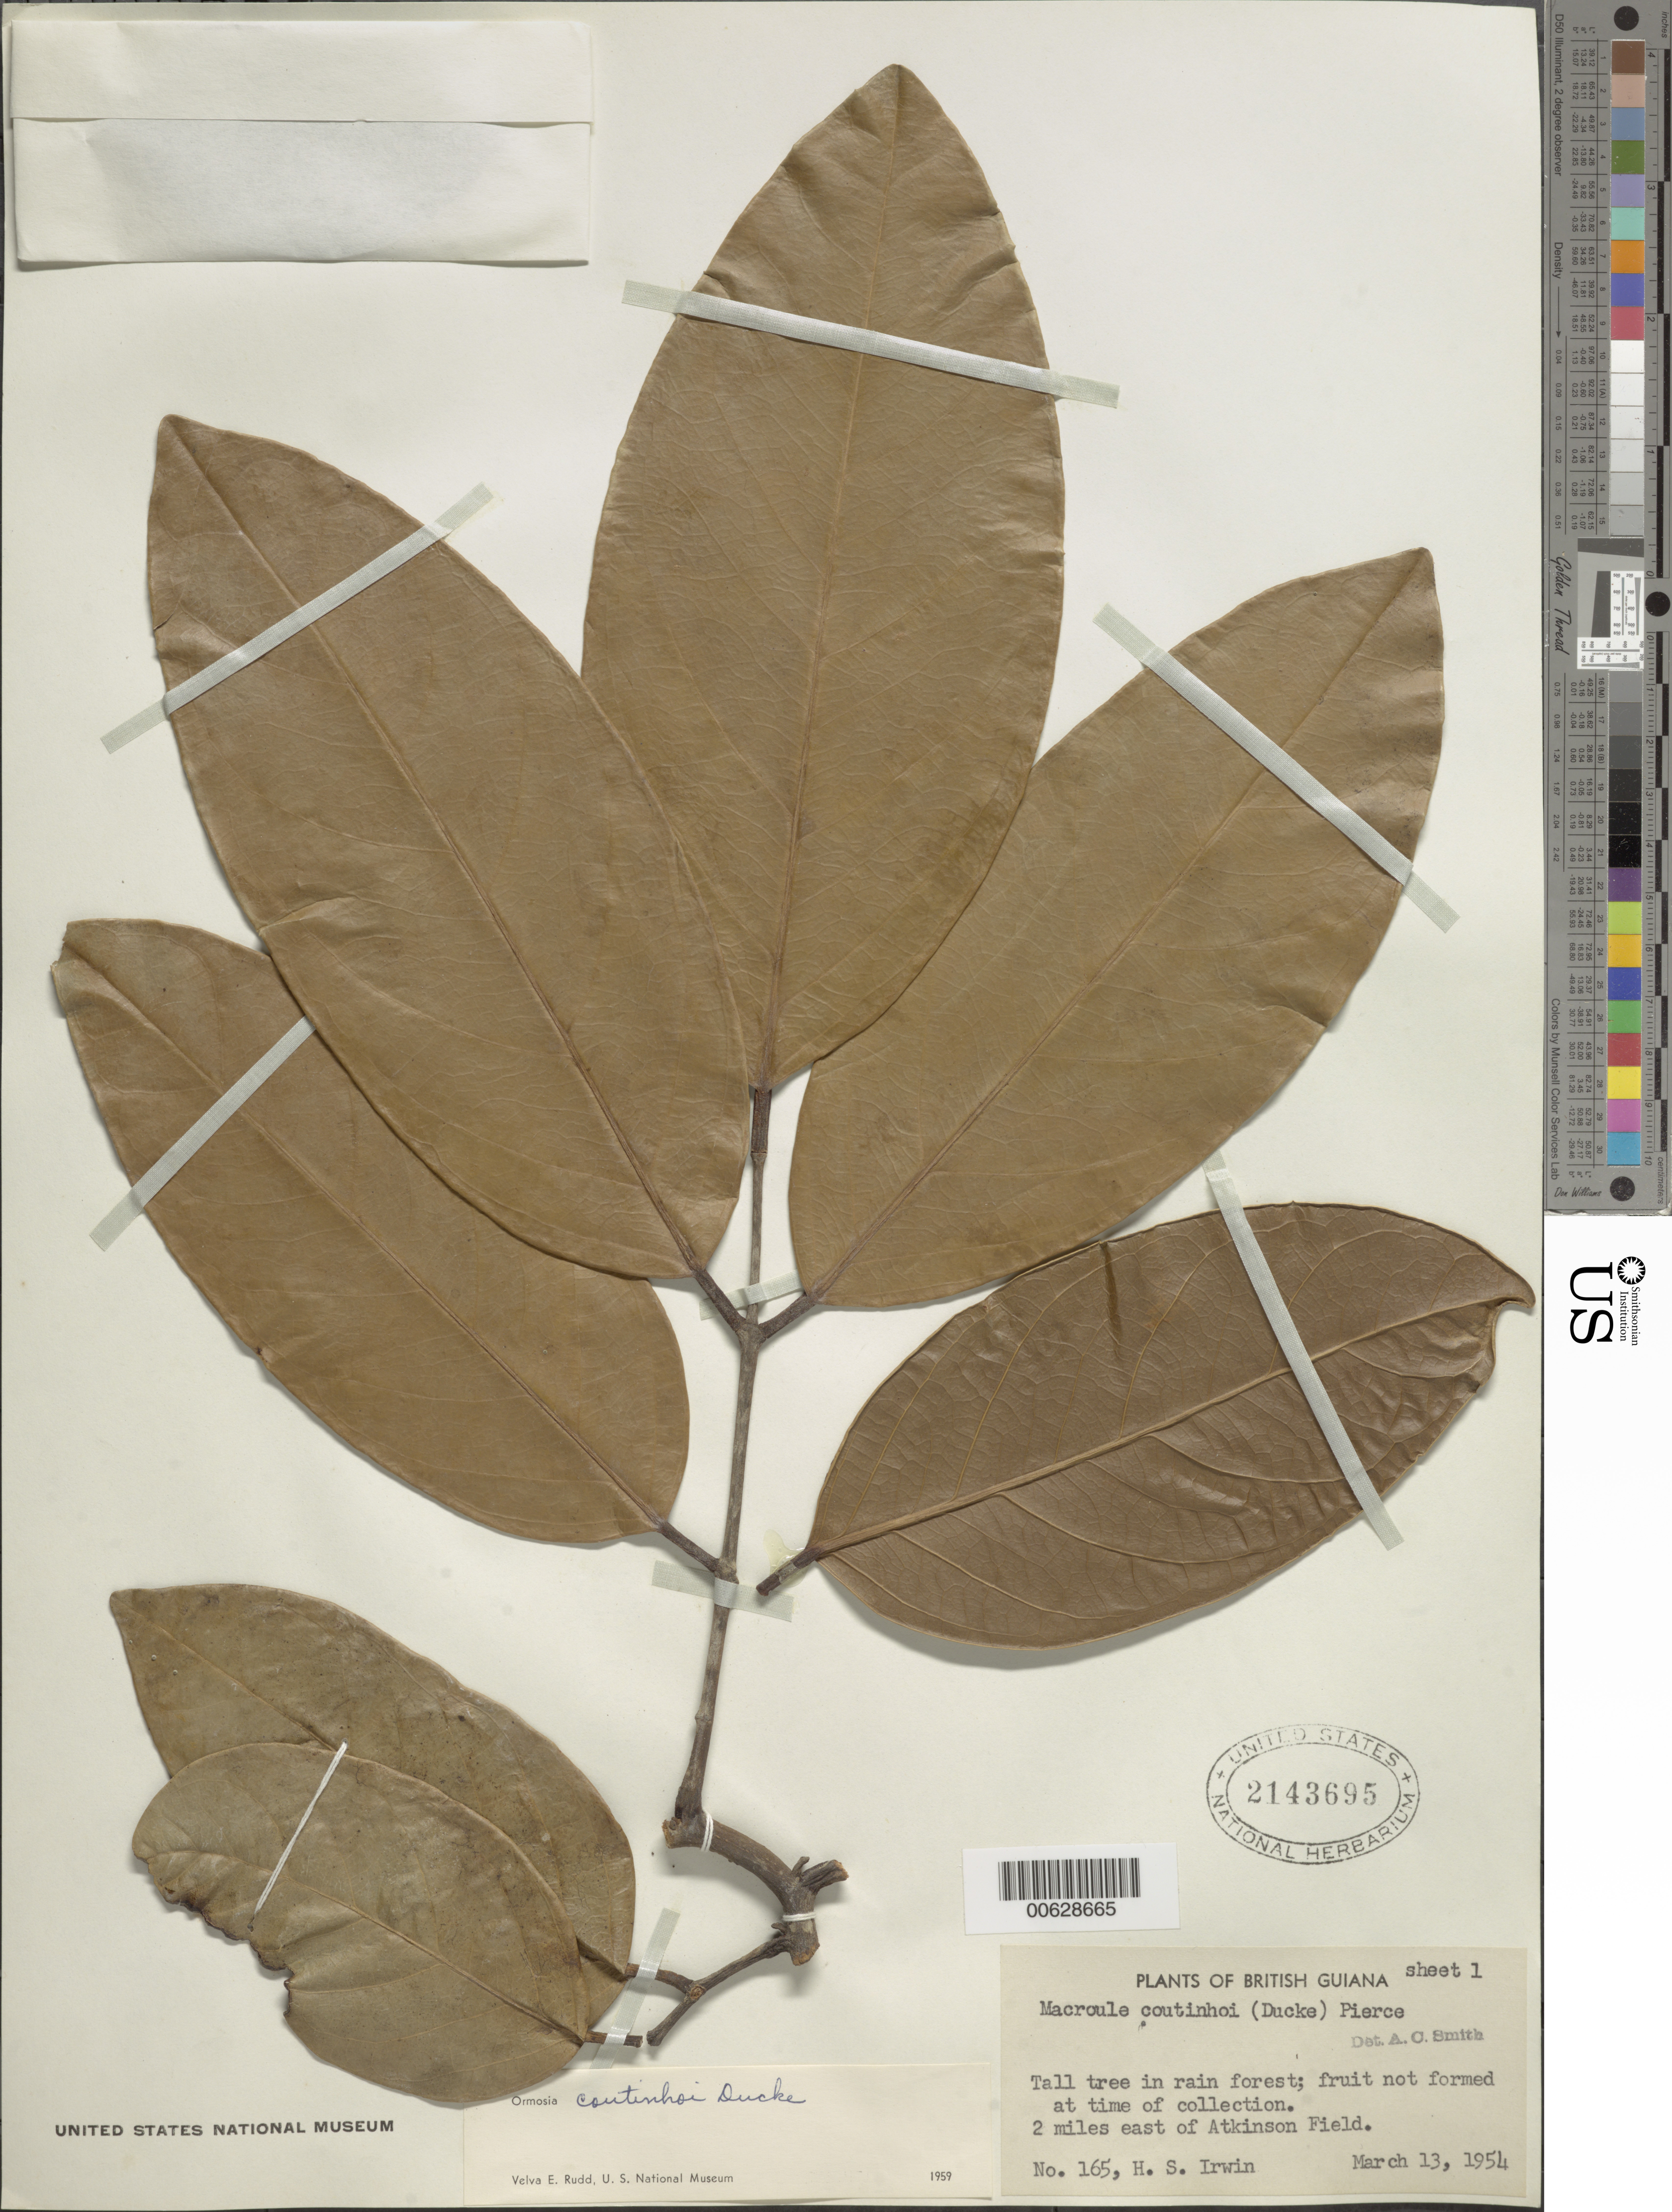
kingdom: Plantae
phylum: Tracheophyta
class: Magnoliopsida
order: Fabales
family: Fabaceae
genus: Ormosia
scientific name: Ormosia coutinhoi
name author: Ducke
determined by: Rudd, V. E.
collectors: H. Irwin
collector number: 165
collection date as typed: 13-Mar-54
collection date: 1954-03-13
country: Guyana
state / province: Demerara-Mahaica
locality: Atkinson Field, 2 mi. E of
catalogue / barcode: US 2143695